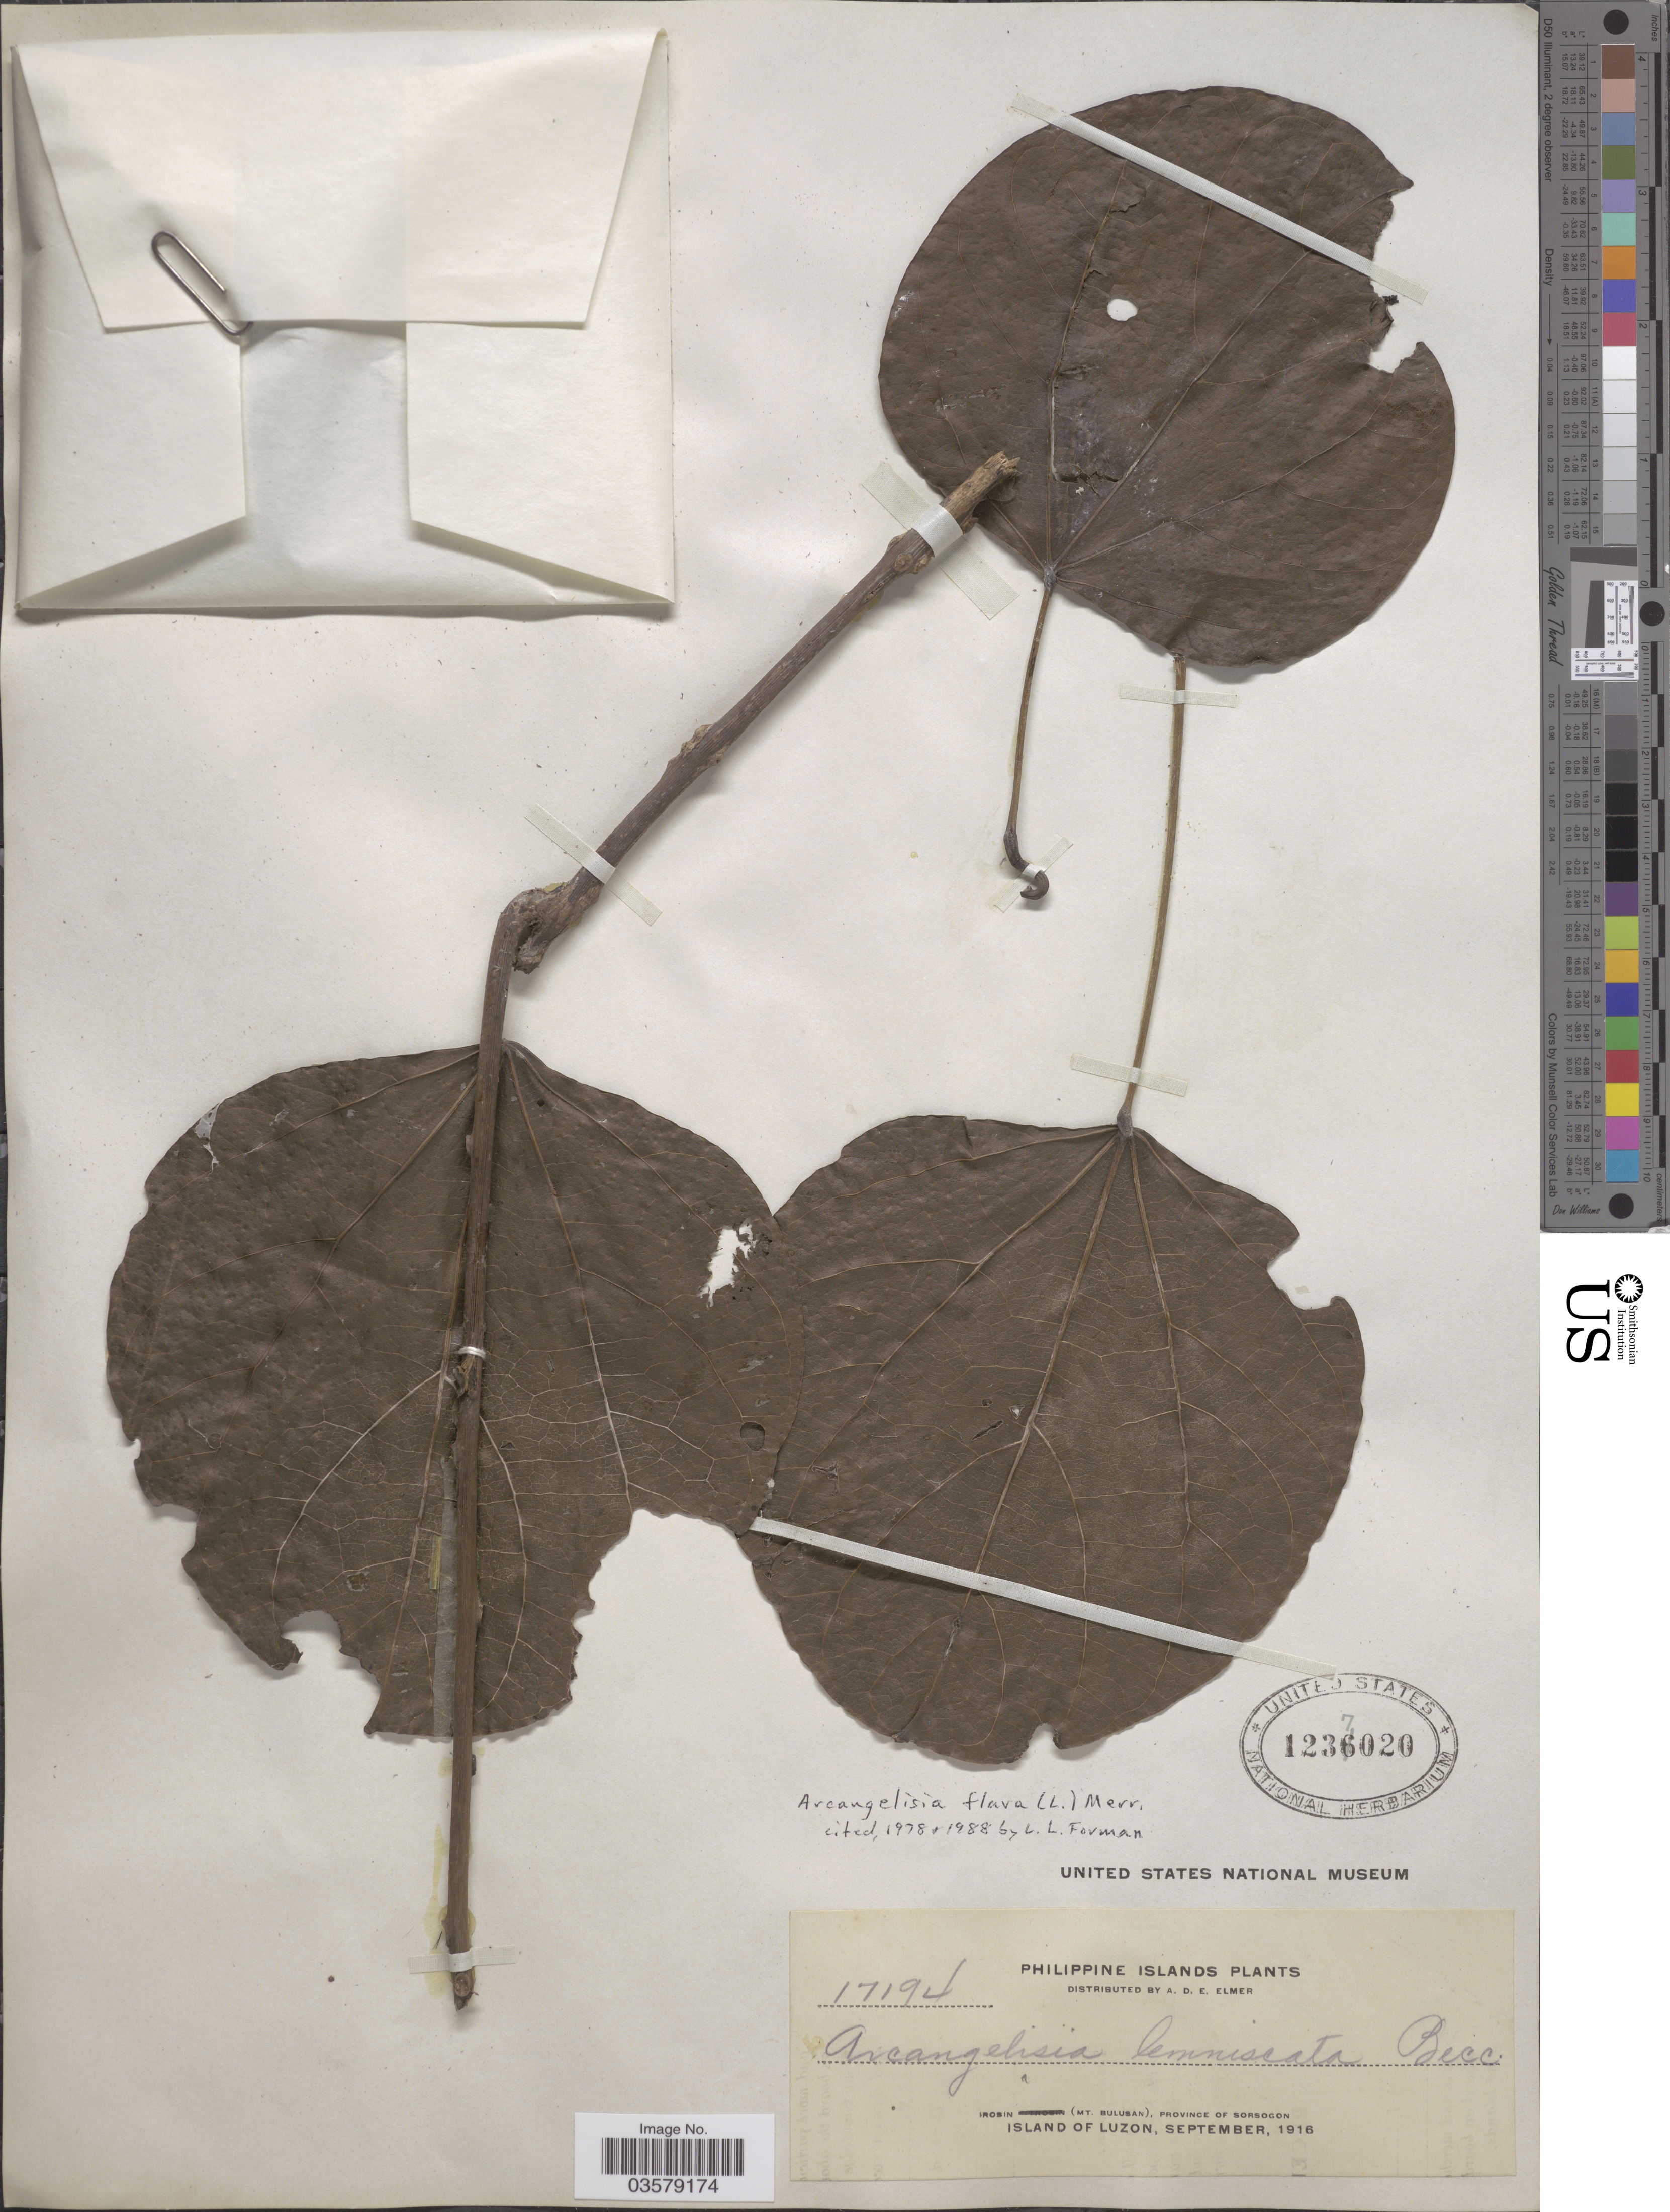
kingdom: Plantae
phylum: Tracheophyta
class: Magnoliopsida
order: Ranunculales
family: Menispermaceae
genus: Arcangelisia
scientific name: Arcangelisia flava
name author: (L.) Merr.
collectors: A. D. E. Elmer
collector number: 17194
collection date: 1916-09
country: Philippines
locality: Philippine Islands. Irosin (Mt. Bulusan), Province of Sorsogon. Island of Luzon.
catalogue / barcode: US 1237020